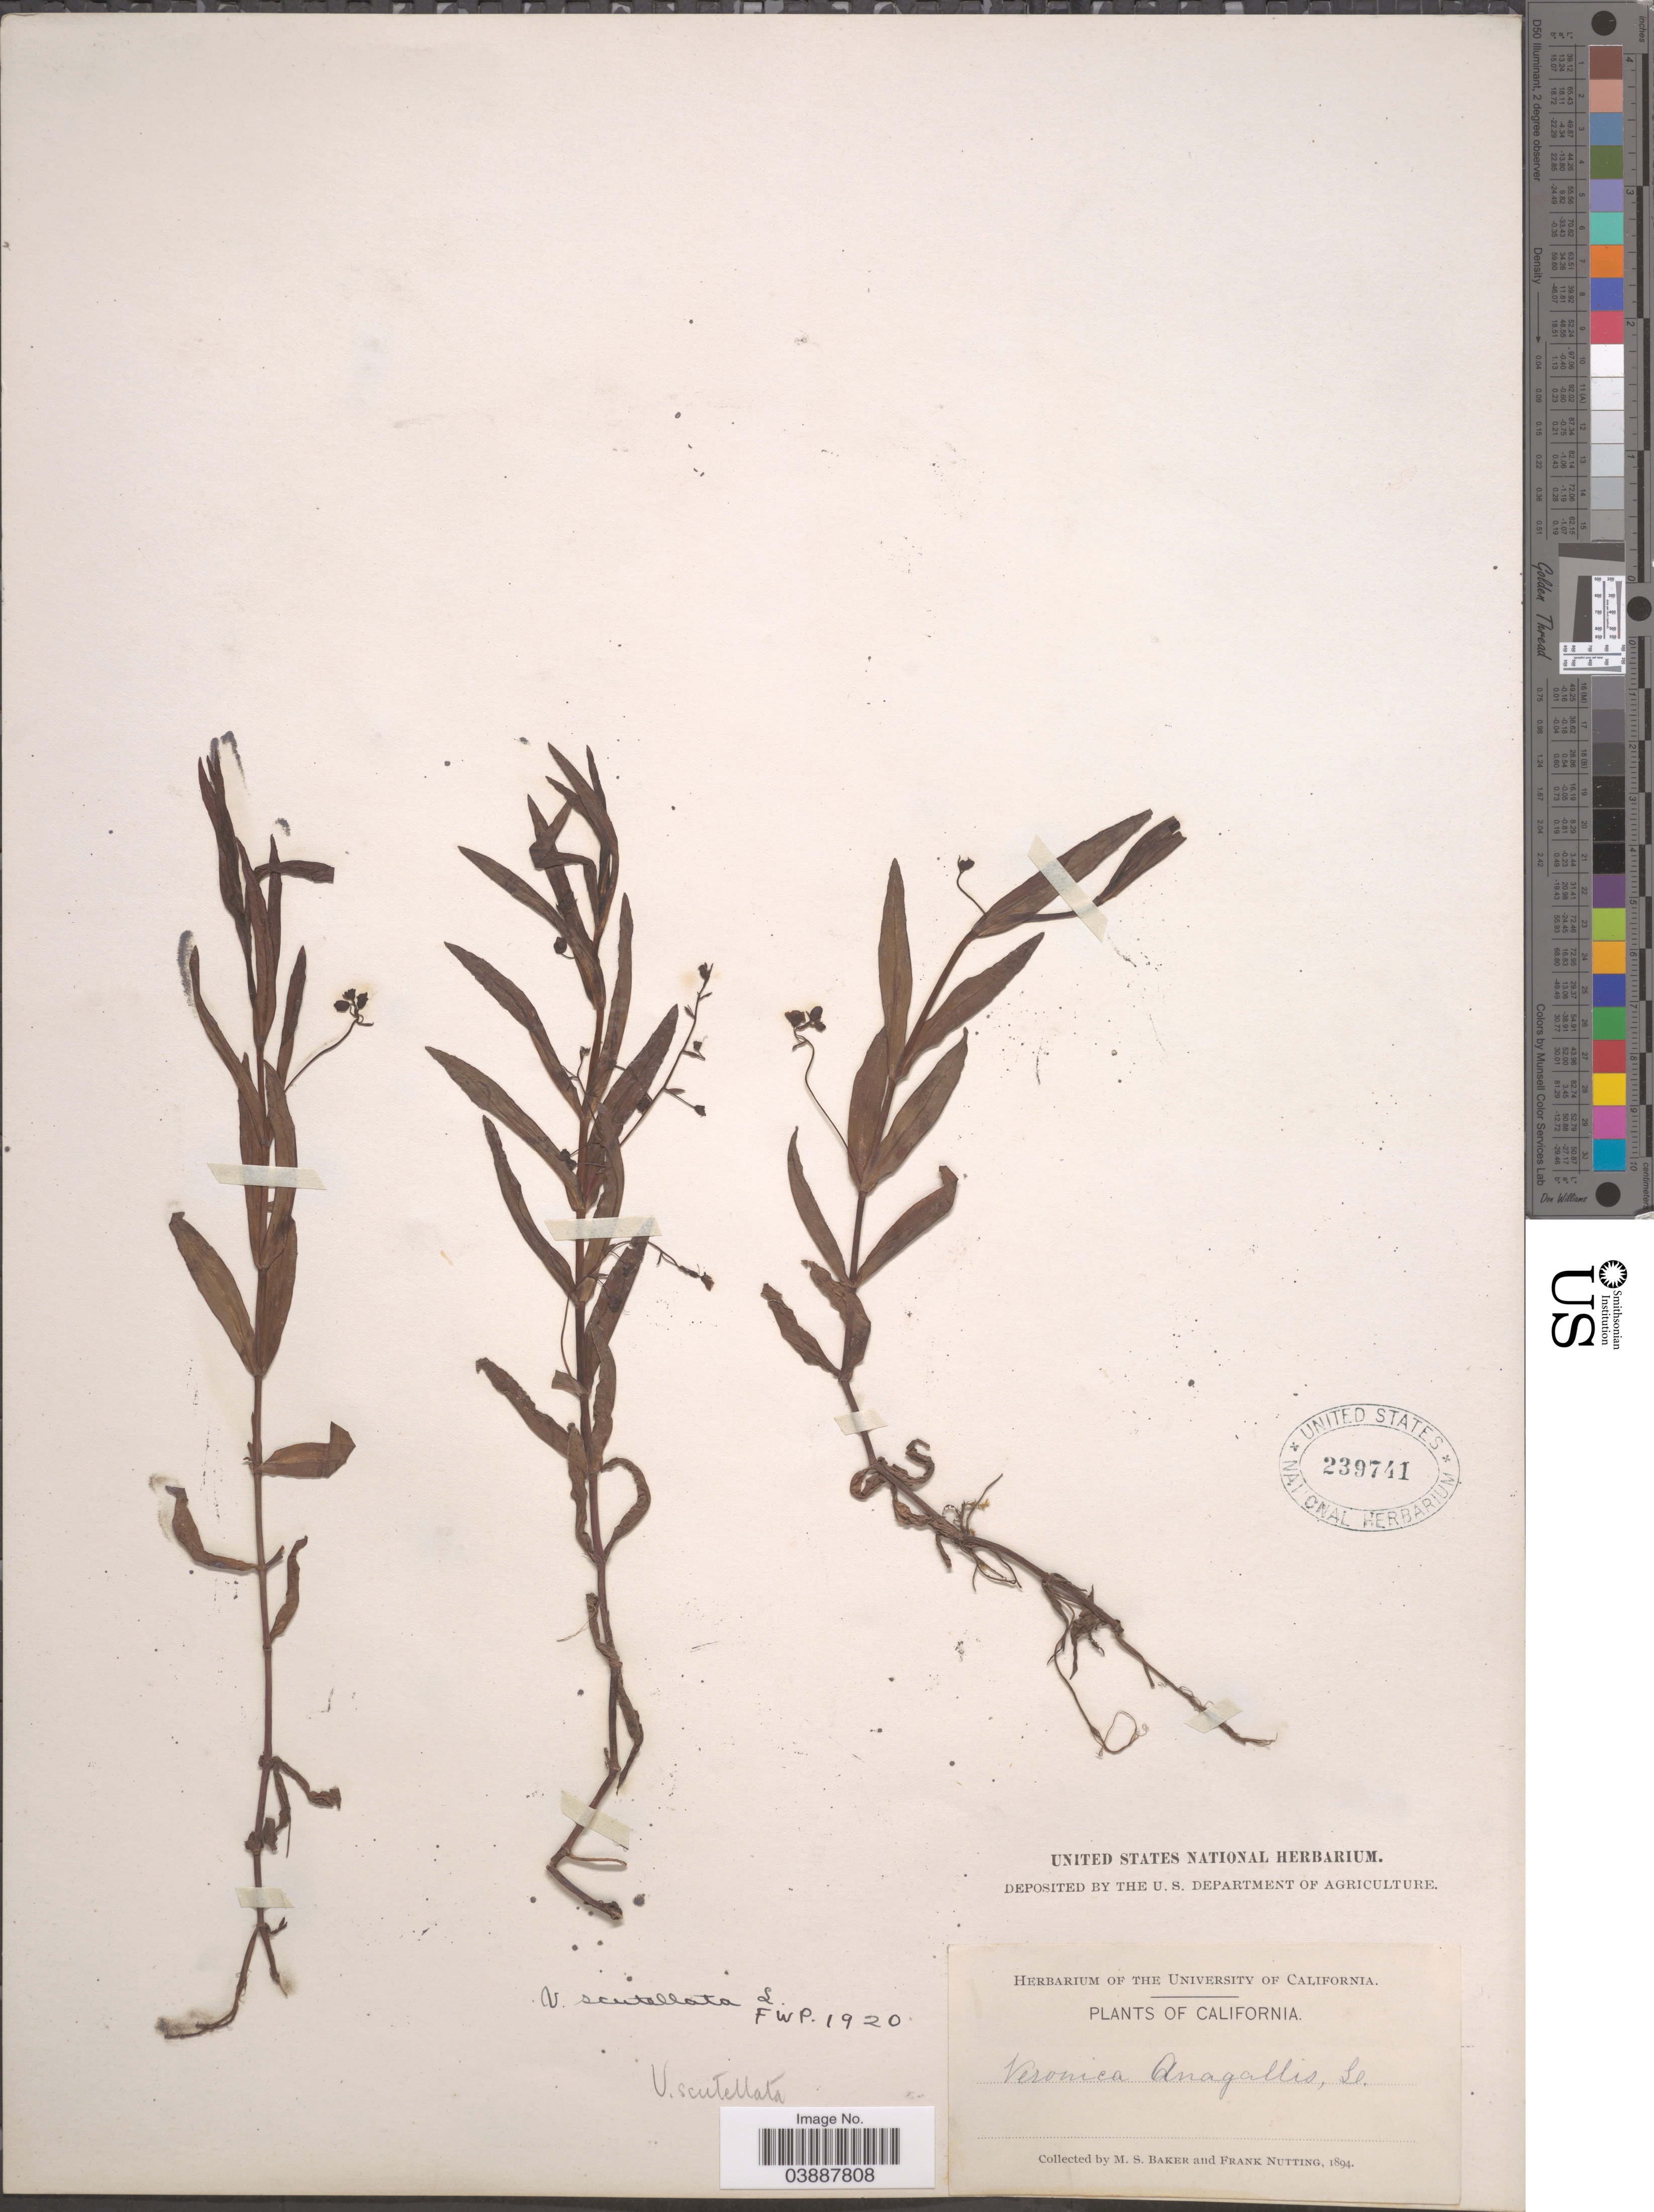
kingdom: Plantae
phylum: Tracheophyta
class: Magnoliopsida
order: Lamiales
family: Plantaginaceae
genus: Veronica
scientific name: Veronica scutellata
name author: L.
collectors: M. S. Baker & F. Nutting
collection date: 1894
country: United States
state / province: California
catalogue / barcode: US 239741